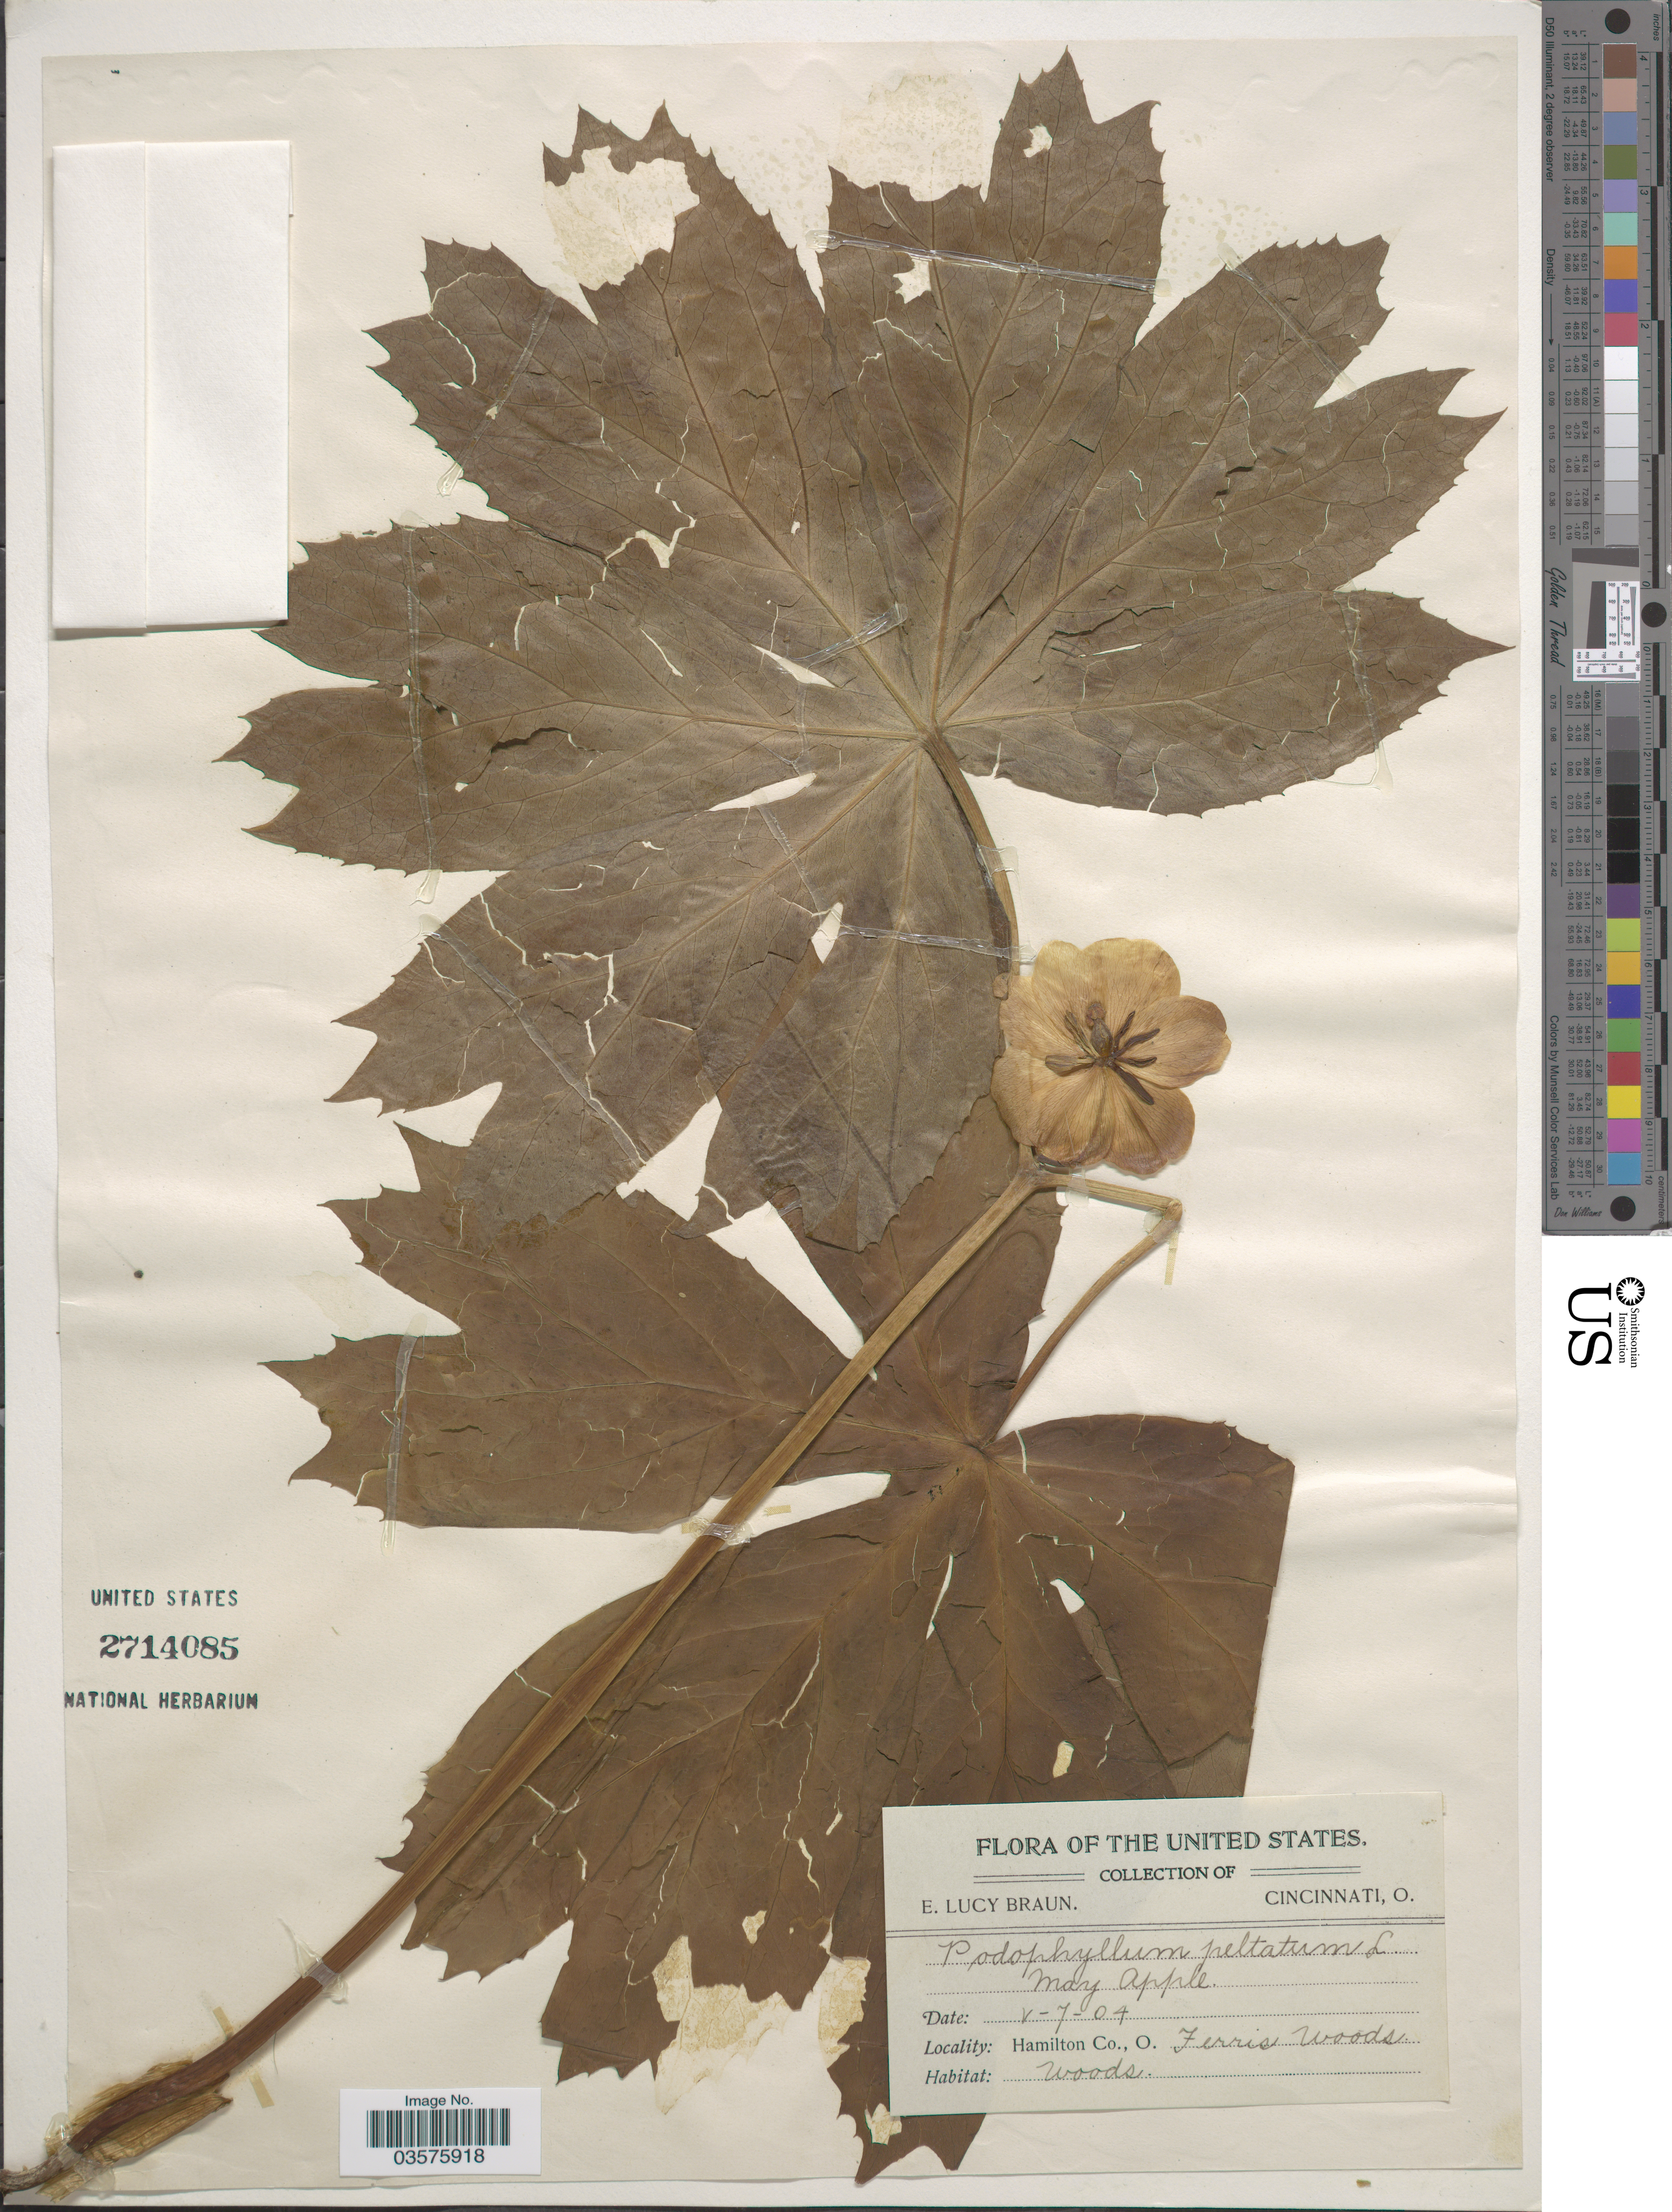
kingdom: Plantae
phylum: Tracheophyta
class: Magnoliopsida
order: Ranunculales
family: Berberidaceae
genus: Podophyllum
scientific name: Podophyllum peltatum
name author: L.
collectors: E. L. Braun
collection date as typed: Transcribed d/m/y: 7/5/4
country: United States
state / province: Ohio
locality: Hamilton Co. Ferris Woods.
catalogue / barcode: US 2714085